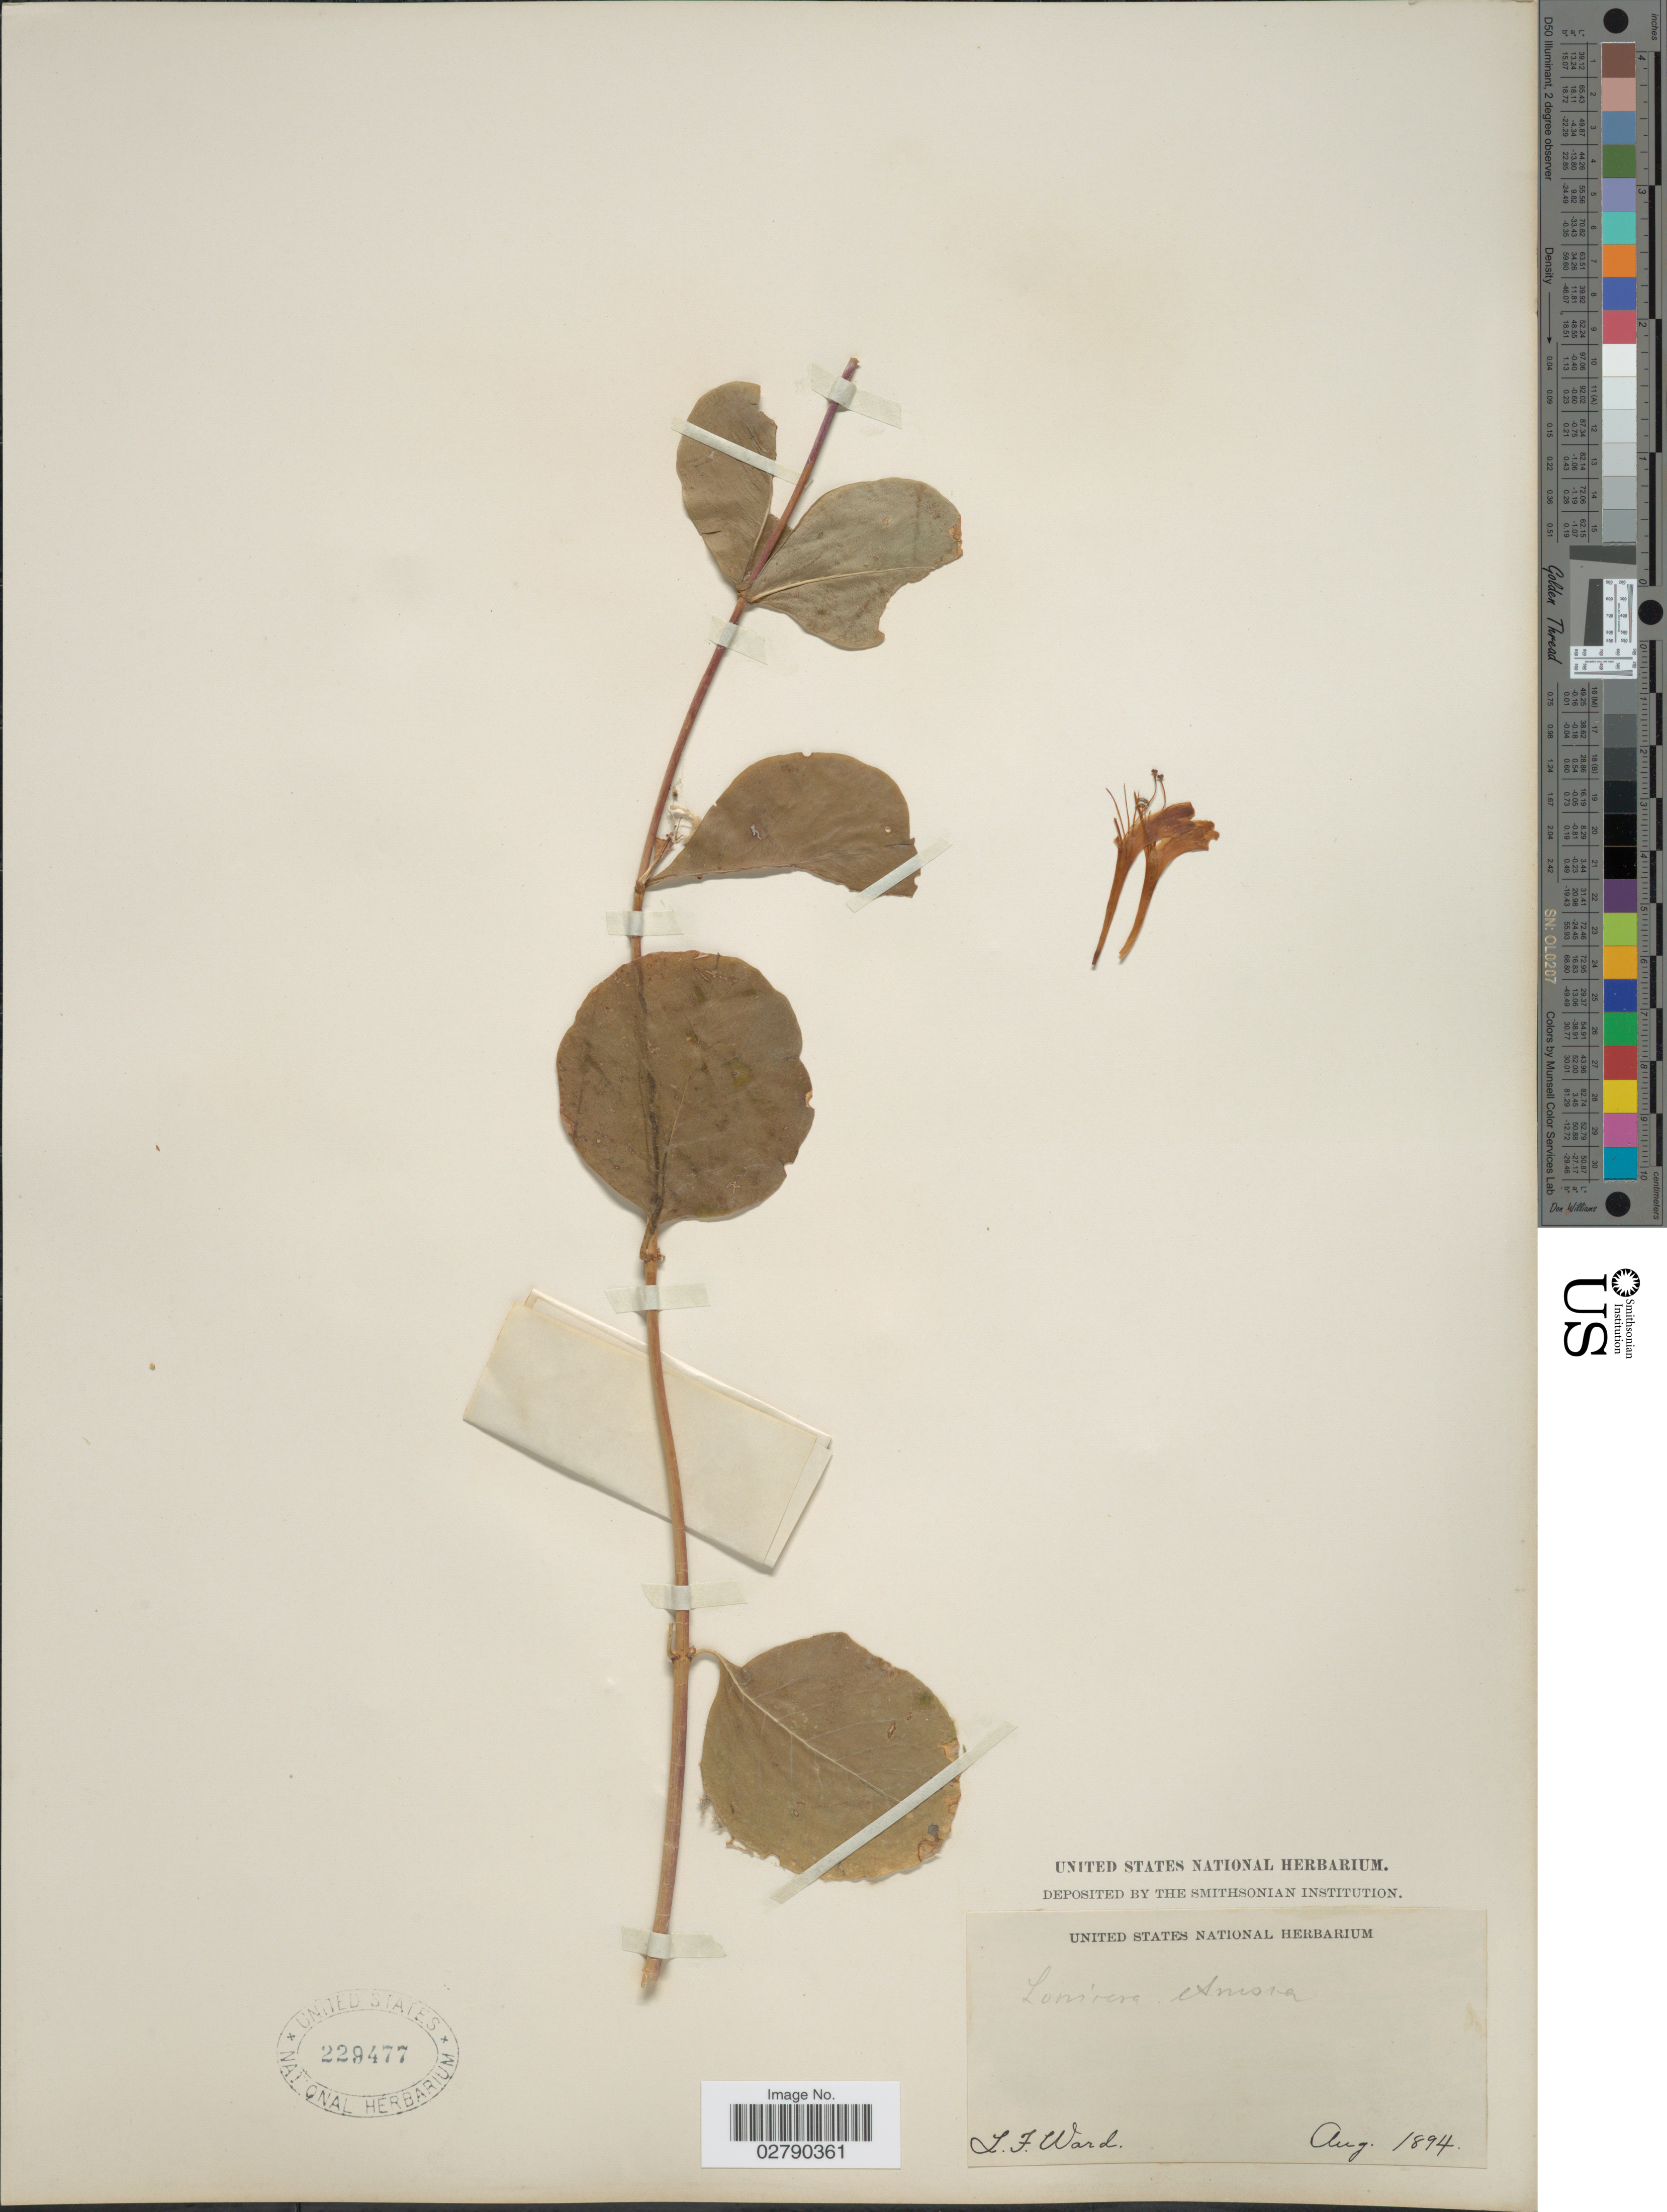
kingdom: Plantae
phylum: Tracheophyta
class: Magnoliopsida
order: Dipsacales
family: Caprifoliaceae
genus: Lonicera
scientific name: Lonicera etrusca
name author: Santi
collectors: L. Ward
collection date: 1894-08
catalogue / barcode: US 229477